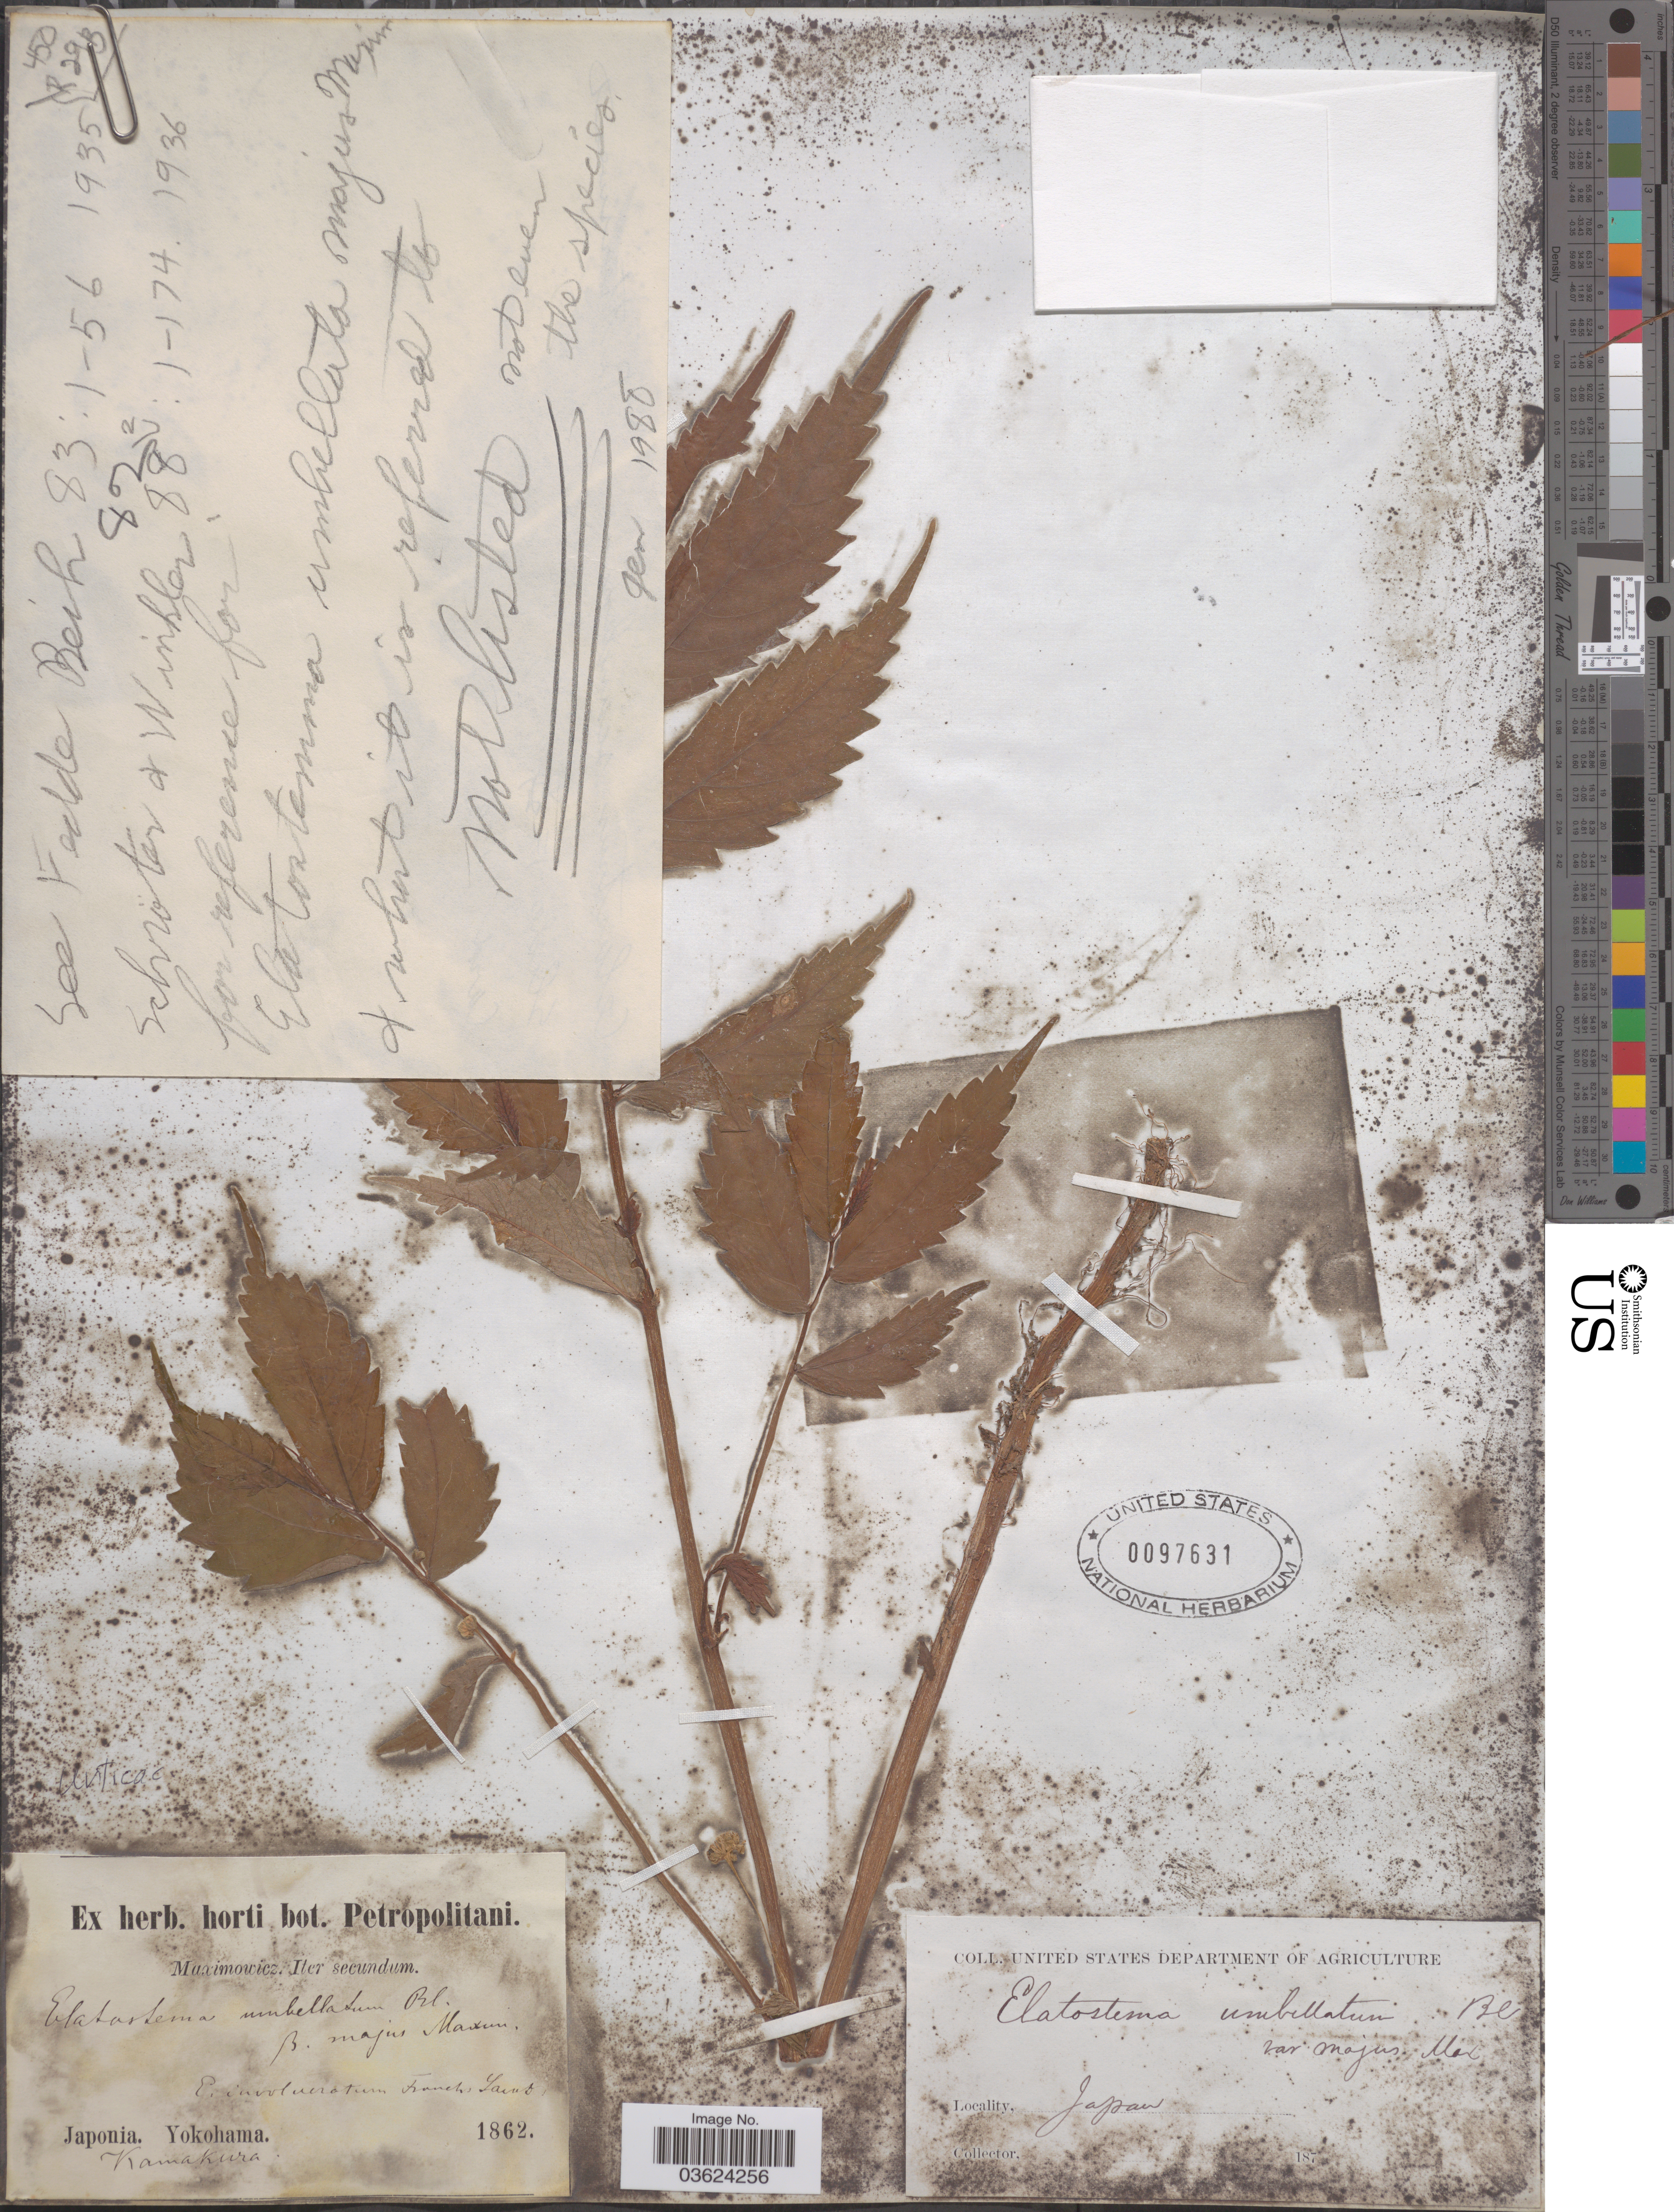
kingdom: Plantae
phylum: Tracheophyta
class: Magnoliopsida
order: Rosales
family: Urticaceae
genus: Elatostema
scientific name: Elatostema umbellatum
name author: Blume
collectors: Maximowicz, --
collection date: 1862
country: Japan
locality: Yokohama. Kamakura.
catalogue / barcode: US 97631